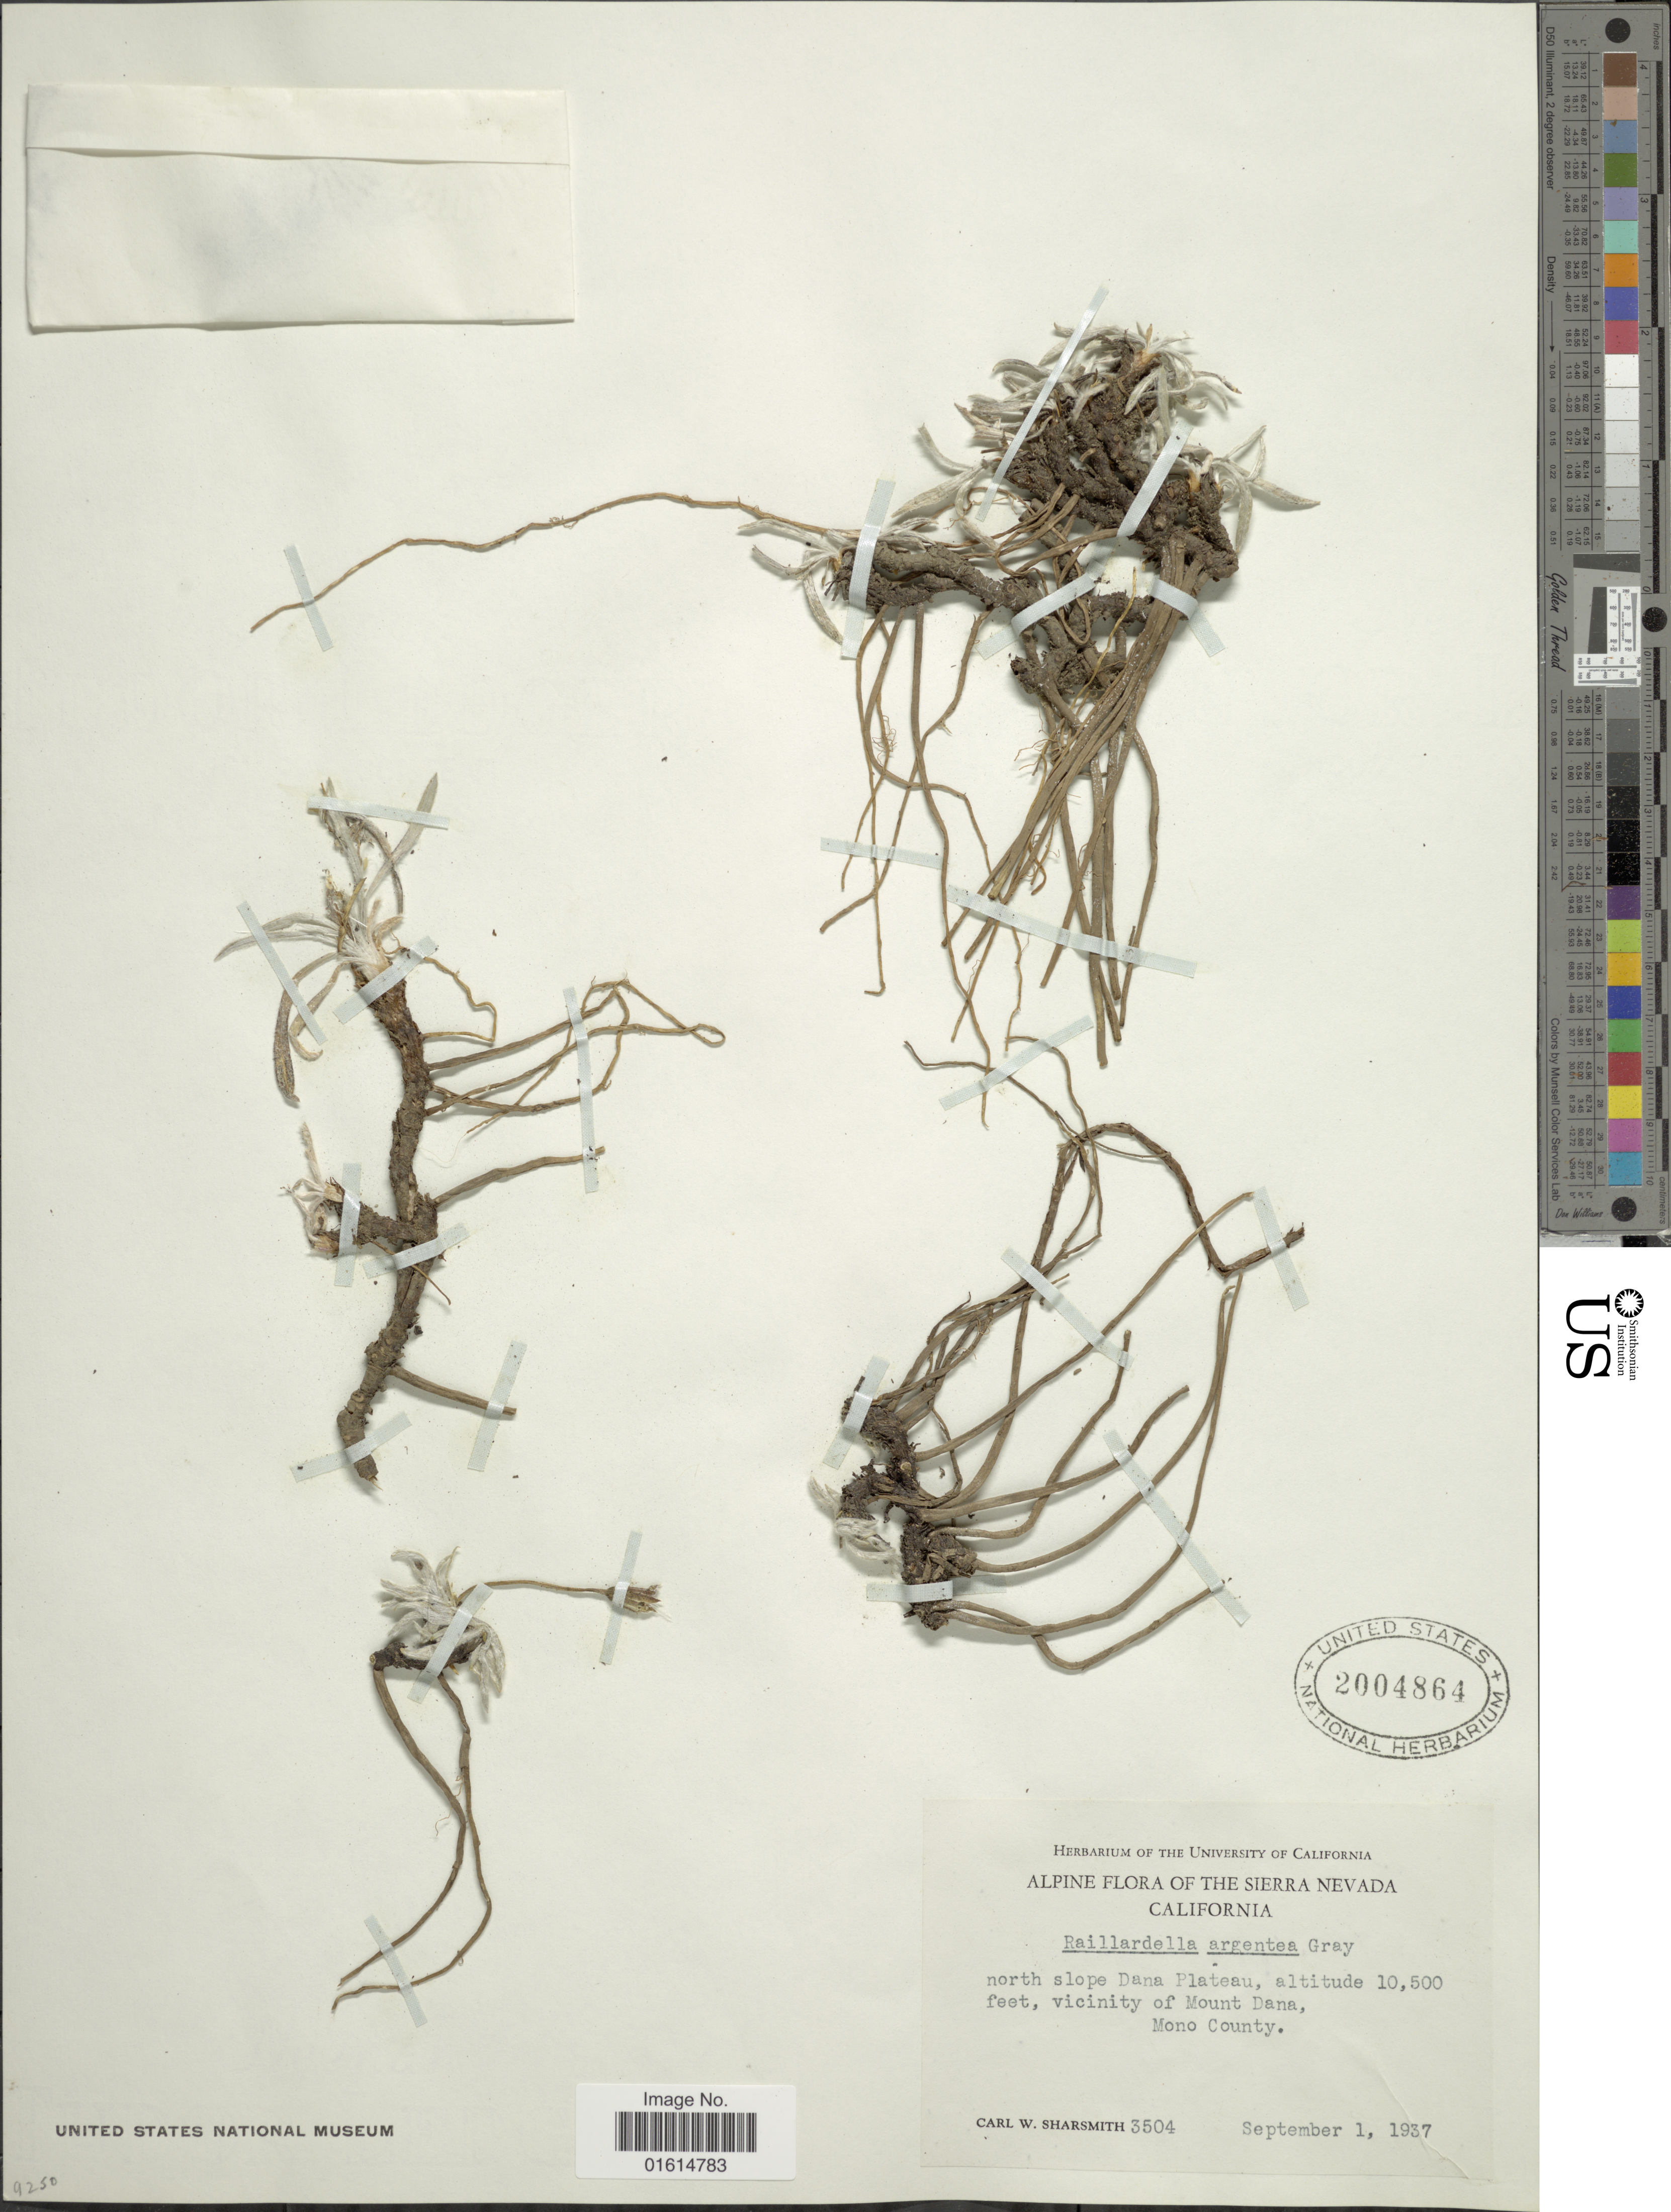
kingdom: Plantae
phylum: Tracheophyta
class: Magnoliopsida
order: Asterales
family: Asteraceae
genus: Raillardella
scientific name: Raillardella argentea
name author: A. Gray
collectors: C. Sharsmith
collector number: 3504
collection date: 1937-09-01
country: United States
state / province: California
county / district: Mono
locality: Alpine, Sierra Nevada, north slope Dana Plateau, vicinity of Mount Dana, Mono County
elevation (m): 3200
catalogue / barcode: US 2004864